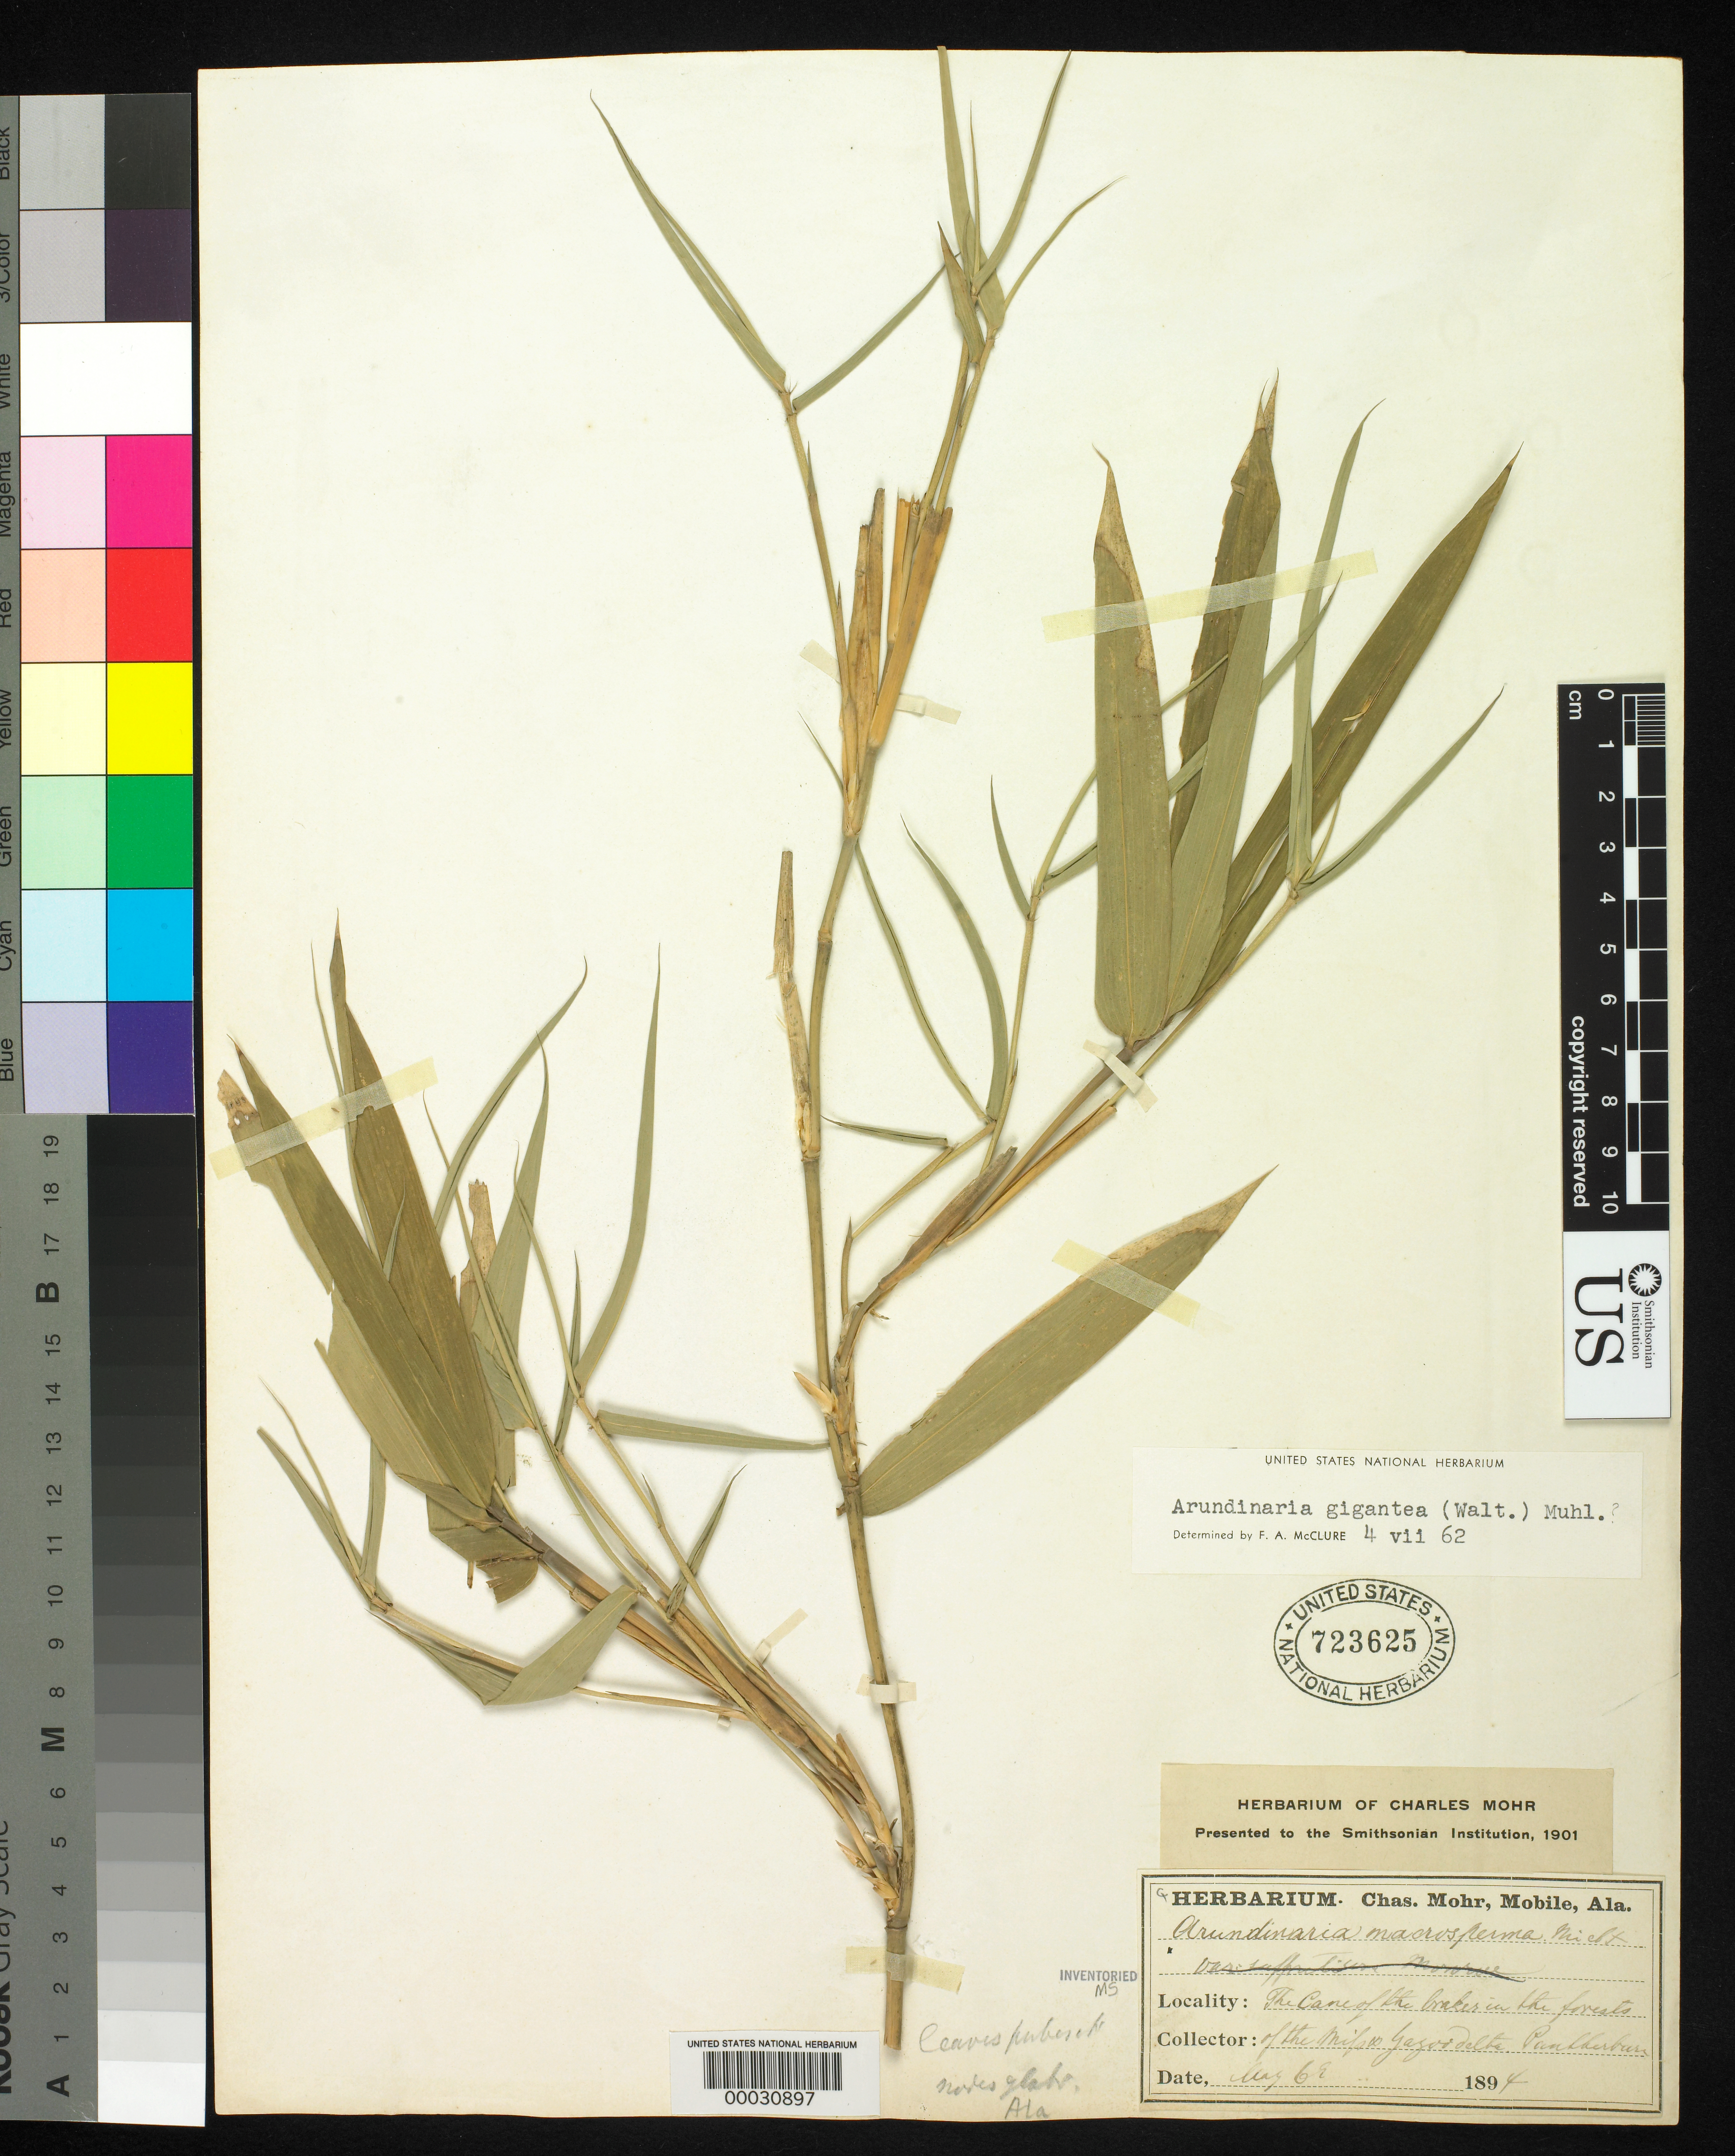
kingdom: Plantae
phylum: Tracheophyta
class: Liliopsida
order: Poales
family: Poaceae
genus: Arundinaria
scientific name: Arundinaria gigantea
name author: (Walter) Muhl.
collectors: C. T. Mohr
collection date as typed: May 1894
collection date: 1894-05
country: United States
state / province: Alabama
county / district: Mobile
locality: Mobile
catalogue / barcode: US 723625